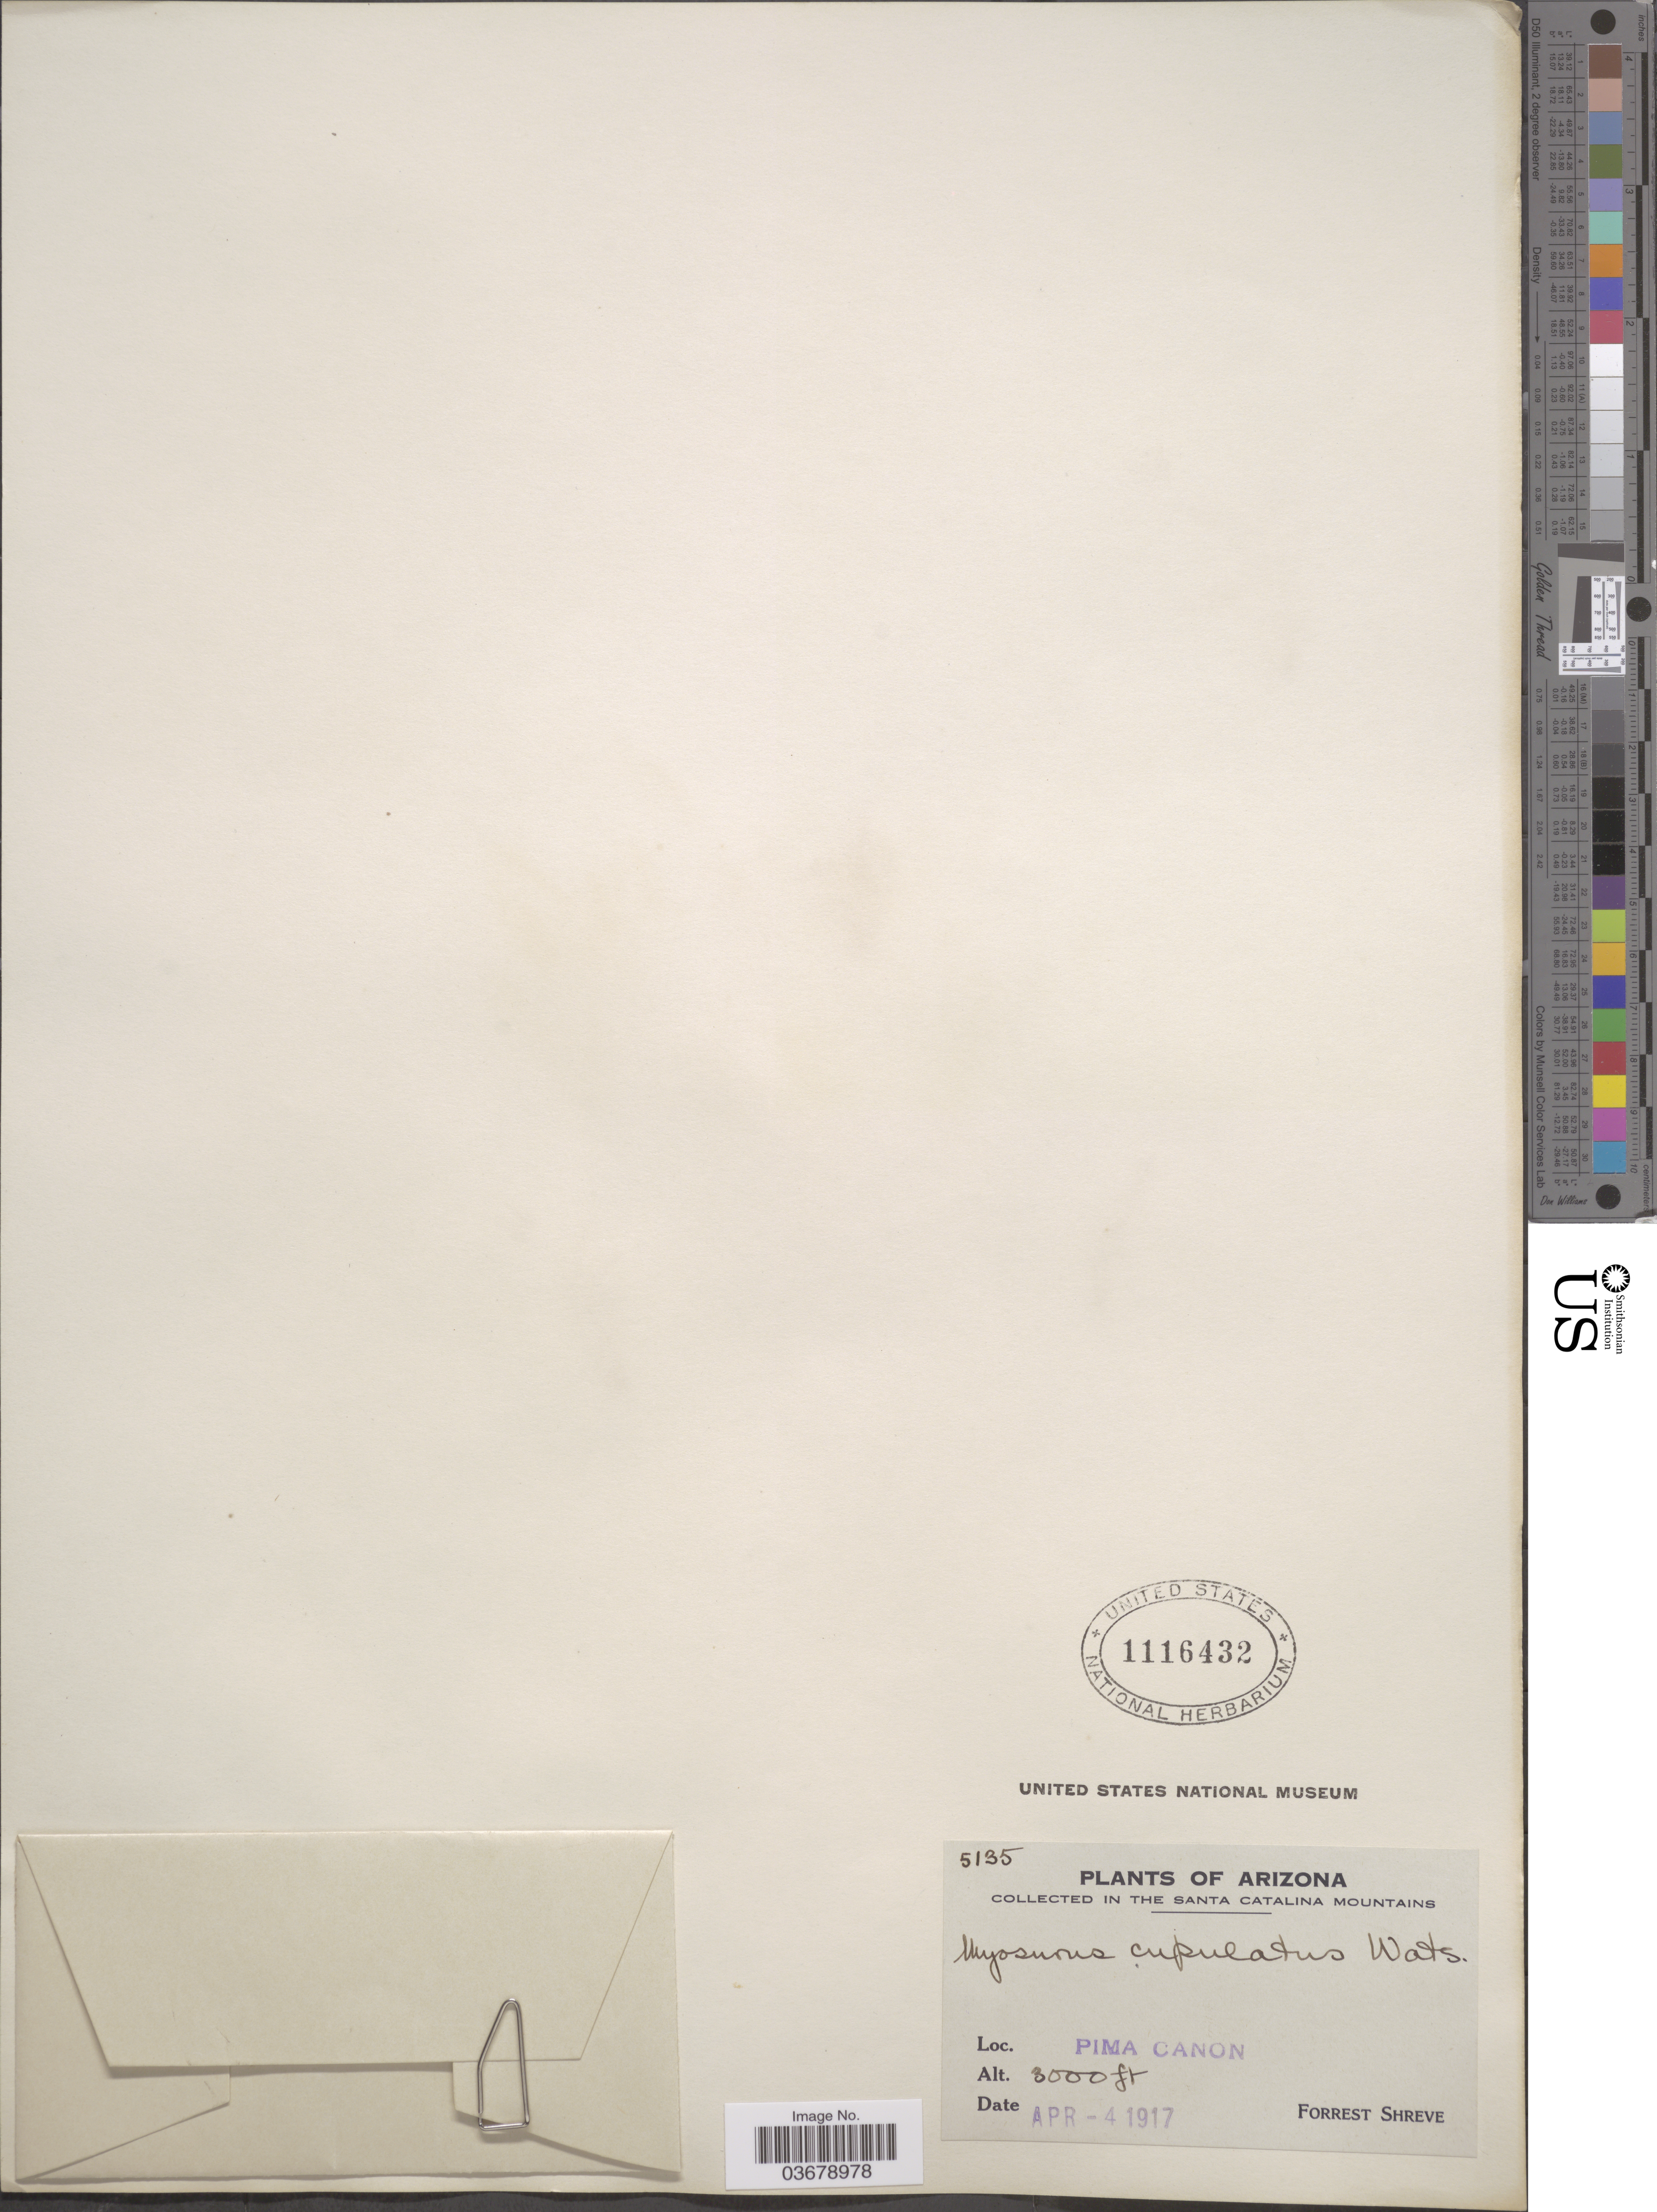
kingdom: Plantae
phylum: Tracheophyta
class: Magnoliopsida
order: Ranunculales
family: Ranunculaceae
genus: Myosurus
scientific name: Myosurus cupulatus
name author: S. Watson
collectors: F. Shreve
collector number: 5135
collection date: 1917-04-04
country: United States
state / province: Arizona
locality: Santa Catalina Mountains. Pima Canon.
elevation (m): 914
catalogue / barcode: US 1116432